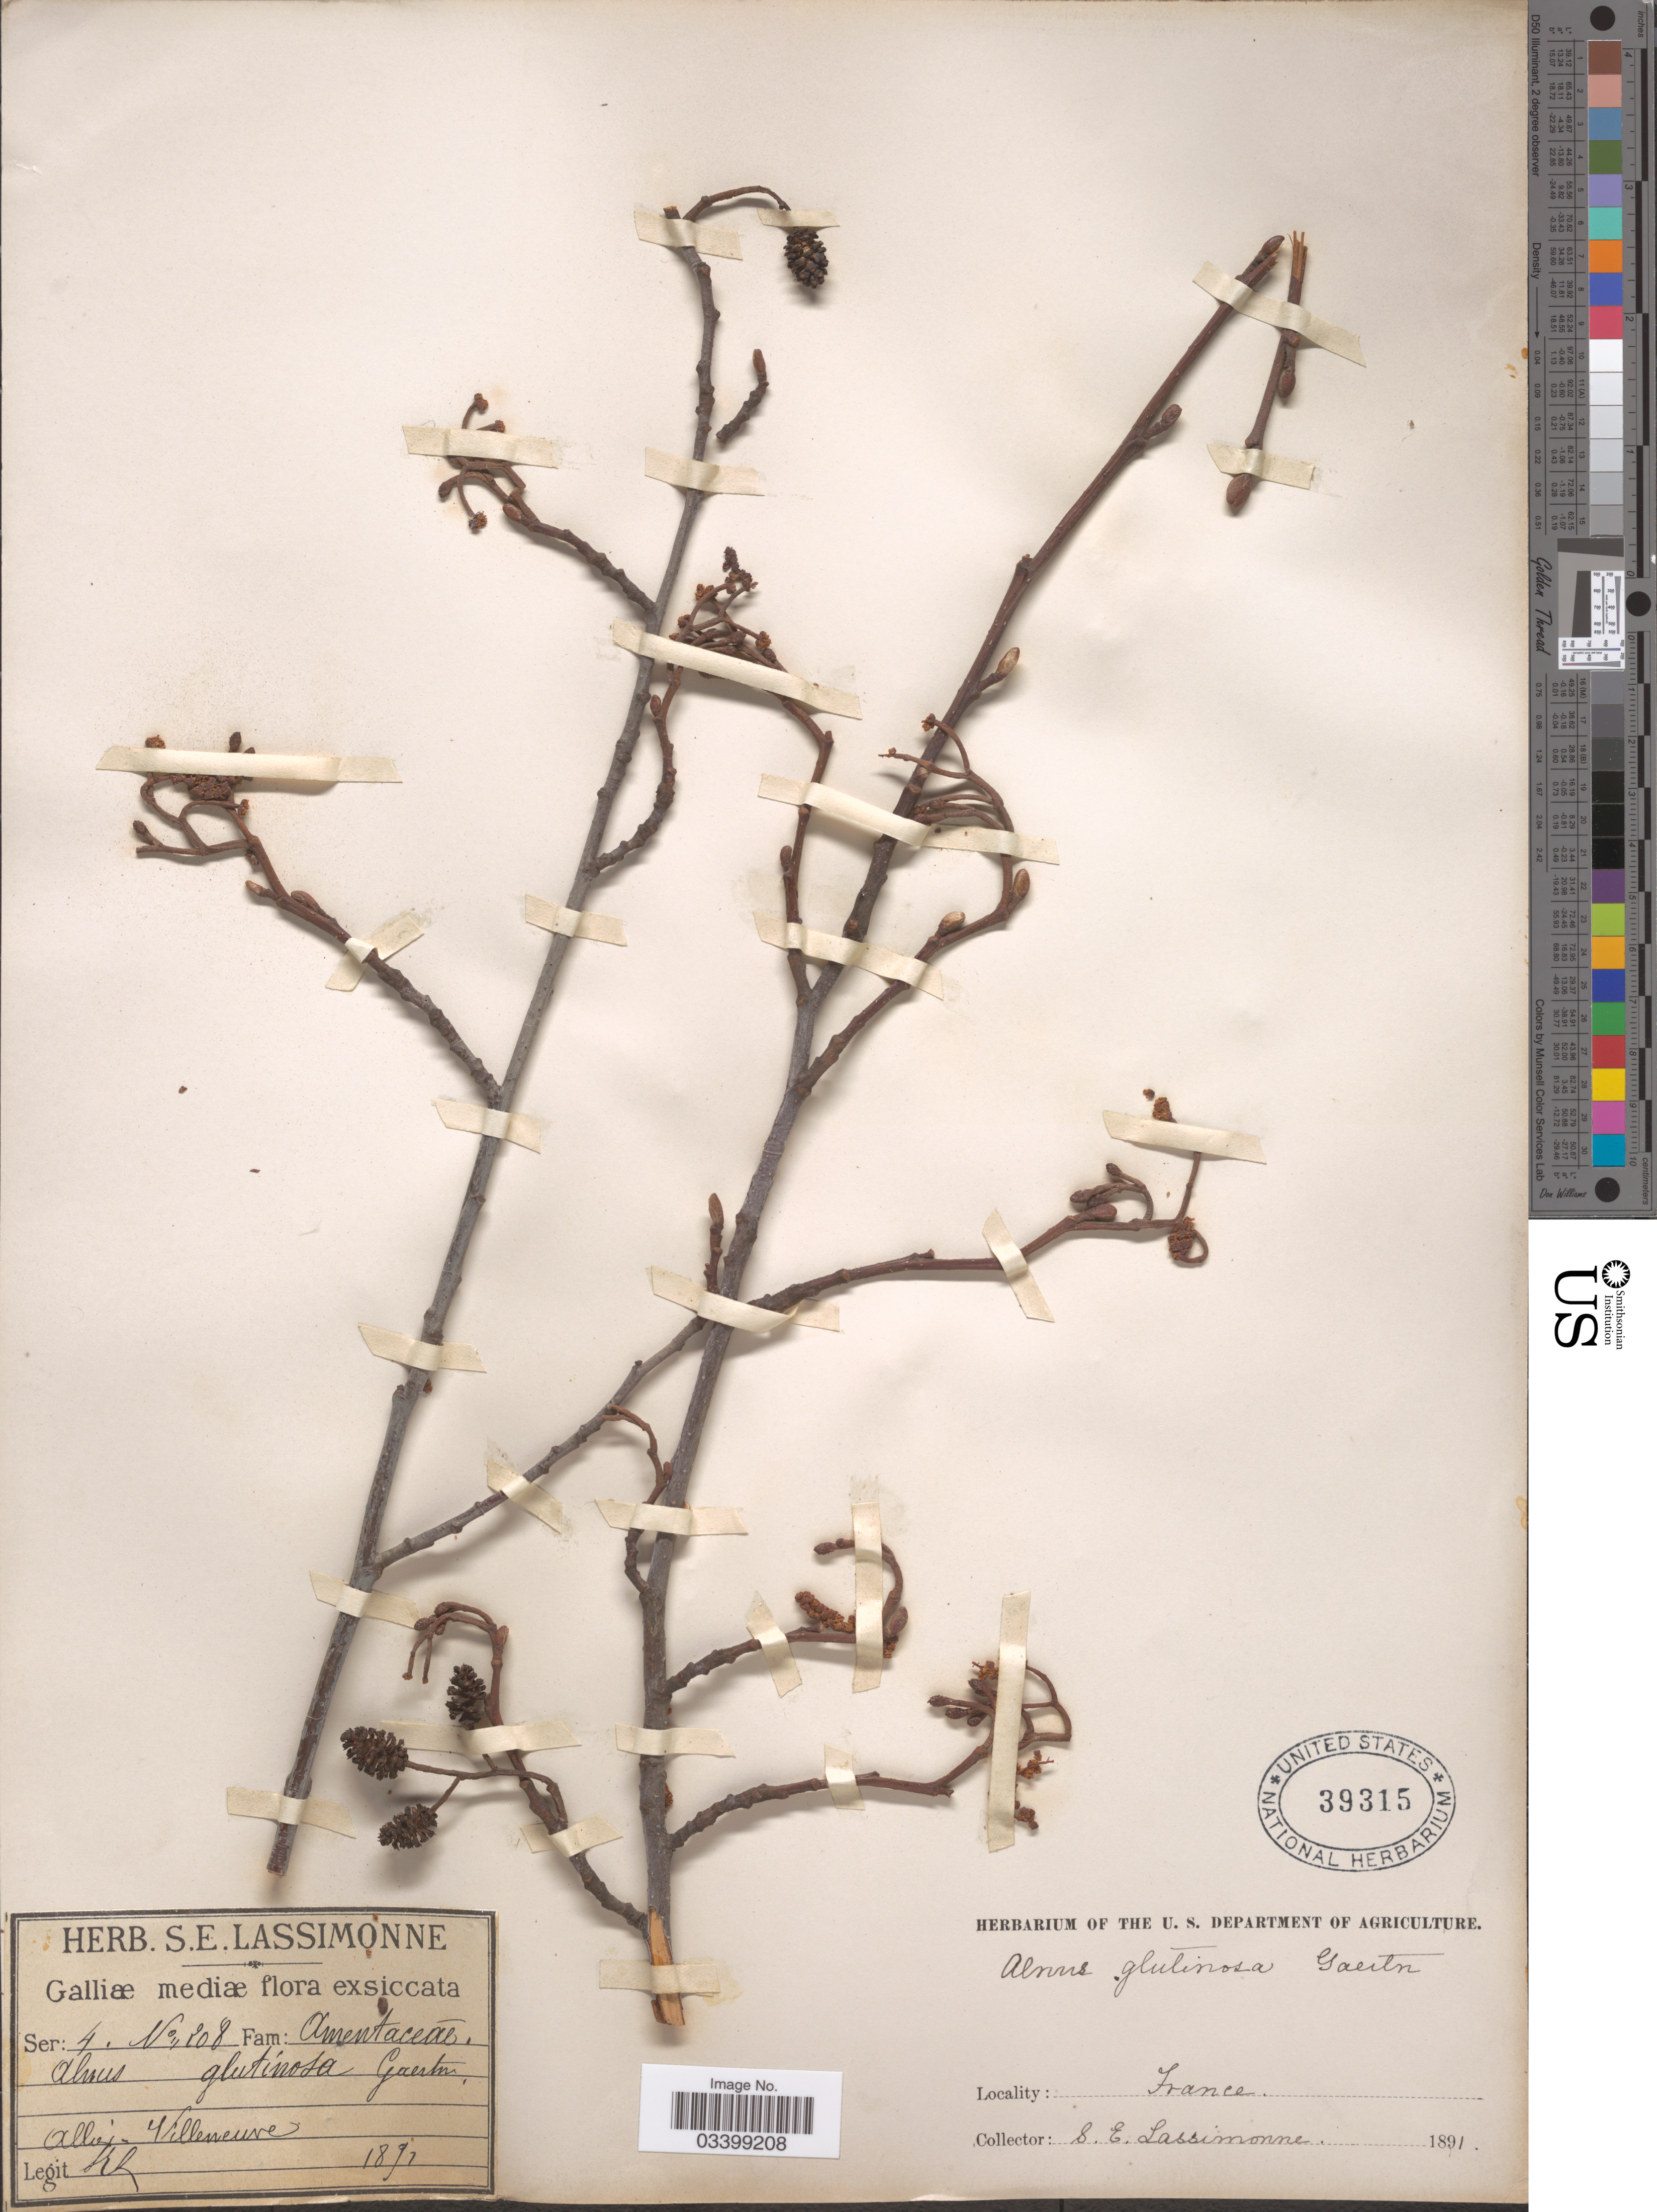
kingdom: Plantae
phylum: Tracheophyta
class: Magnoliopsida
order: Fagales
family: Betulaceae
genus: Alnus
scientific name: Alnus glutinosa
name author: (L.) Gaertn.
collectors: S. Lassimonne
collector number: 208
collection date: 1891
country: France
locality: Galliæ mediæ . Allier. Villeneuve.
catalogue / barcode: US 39315